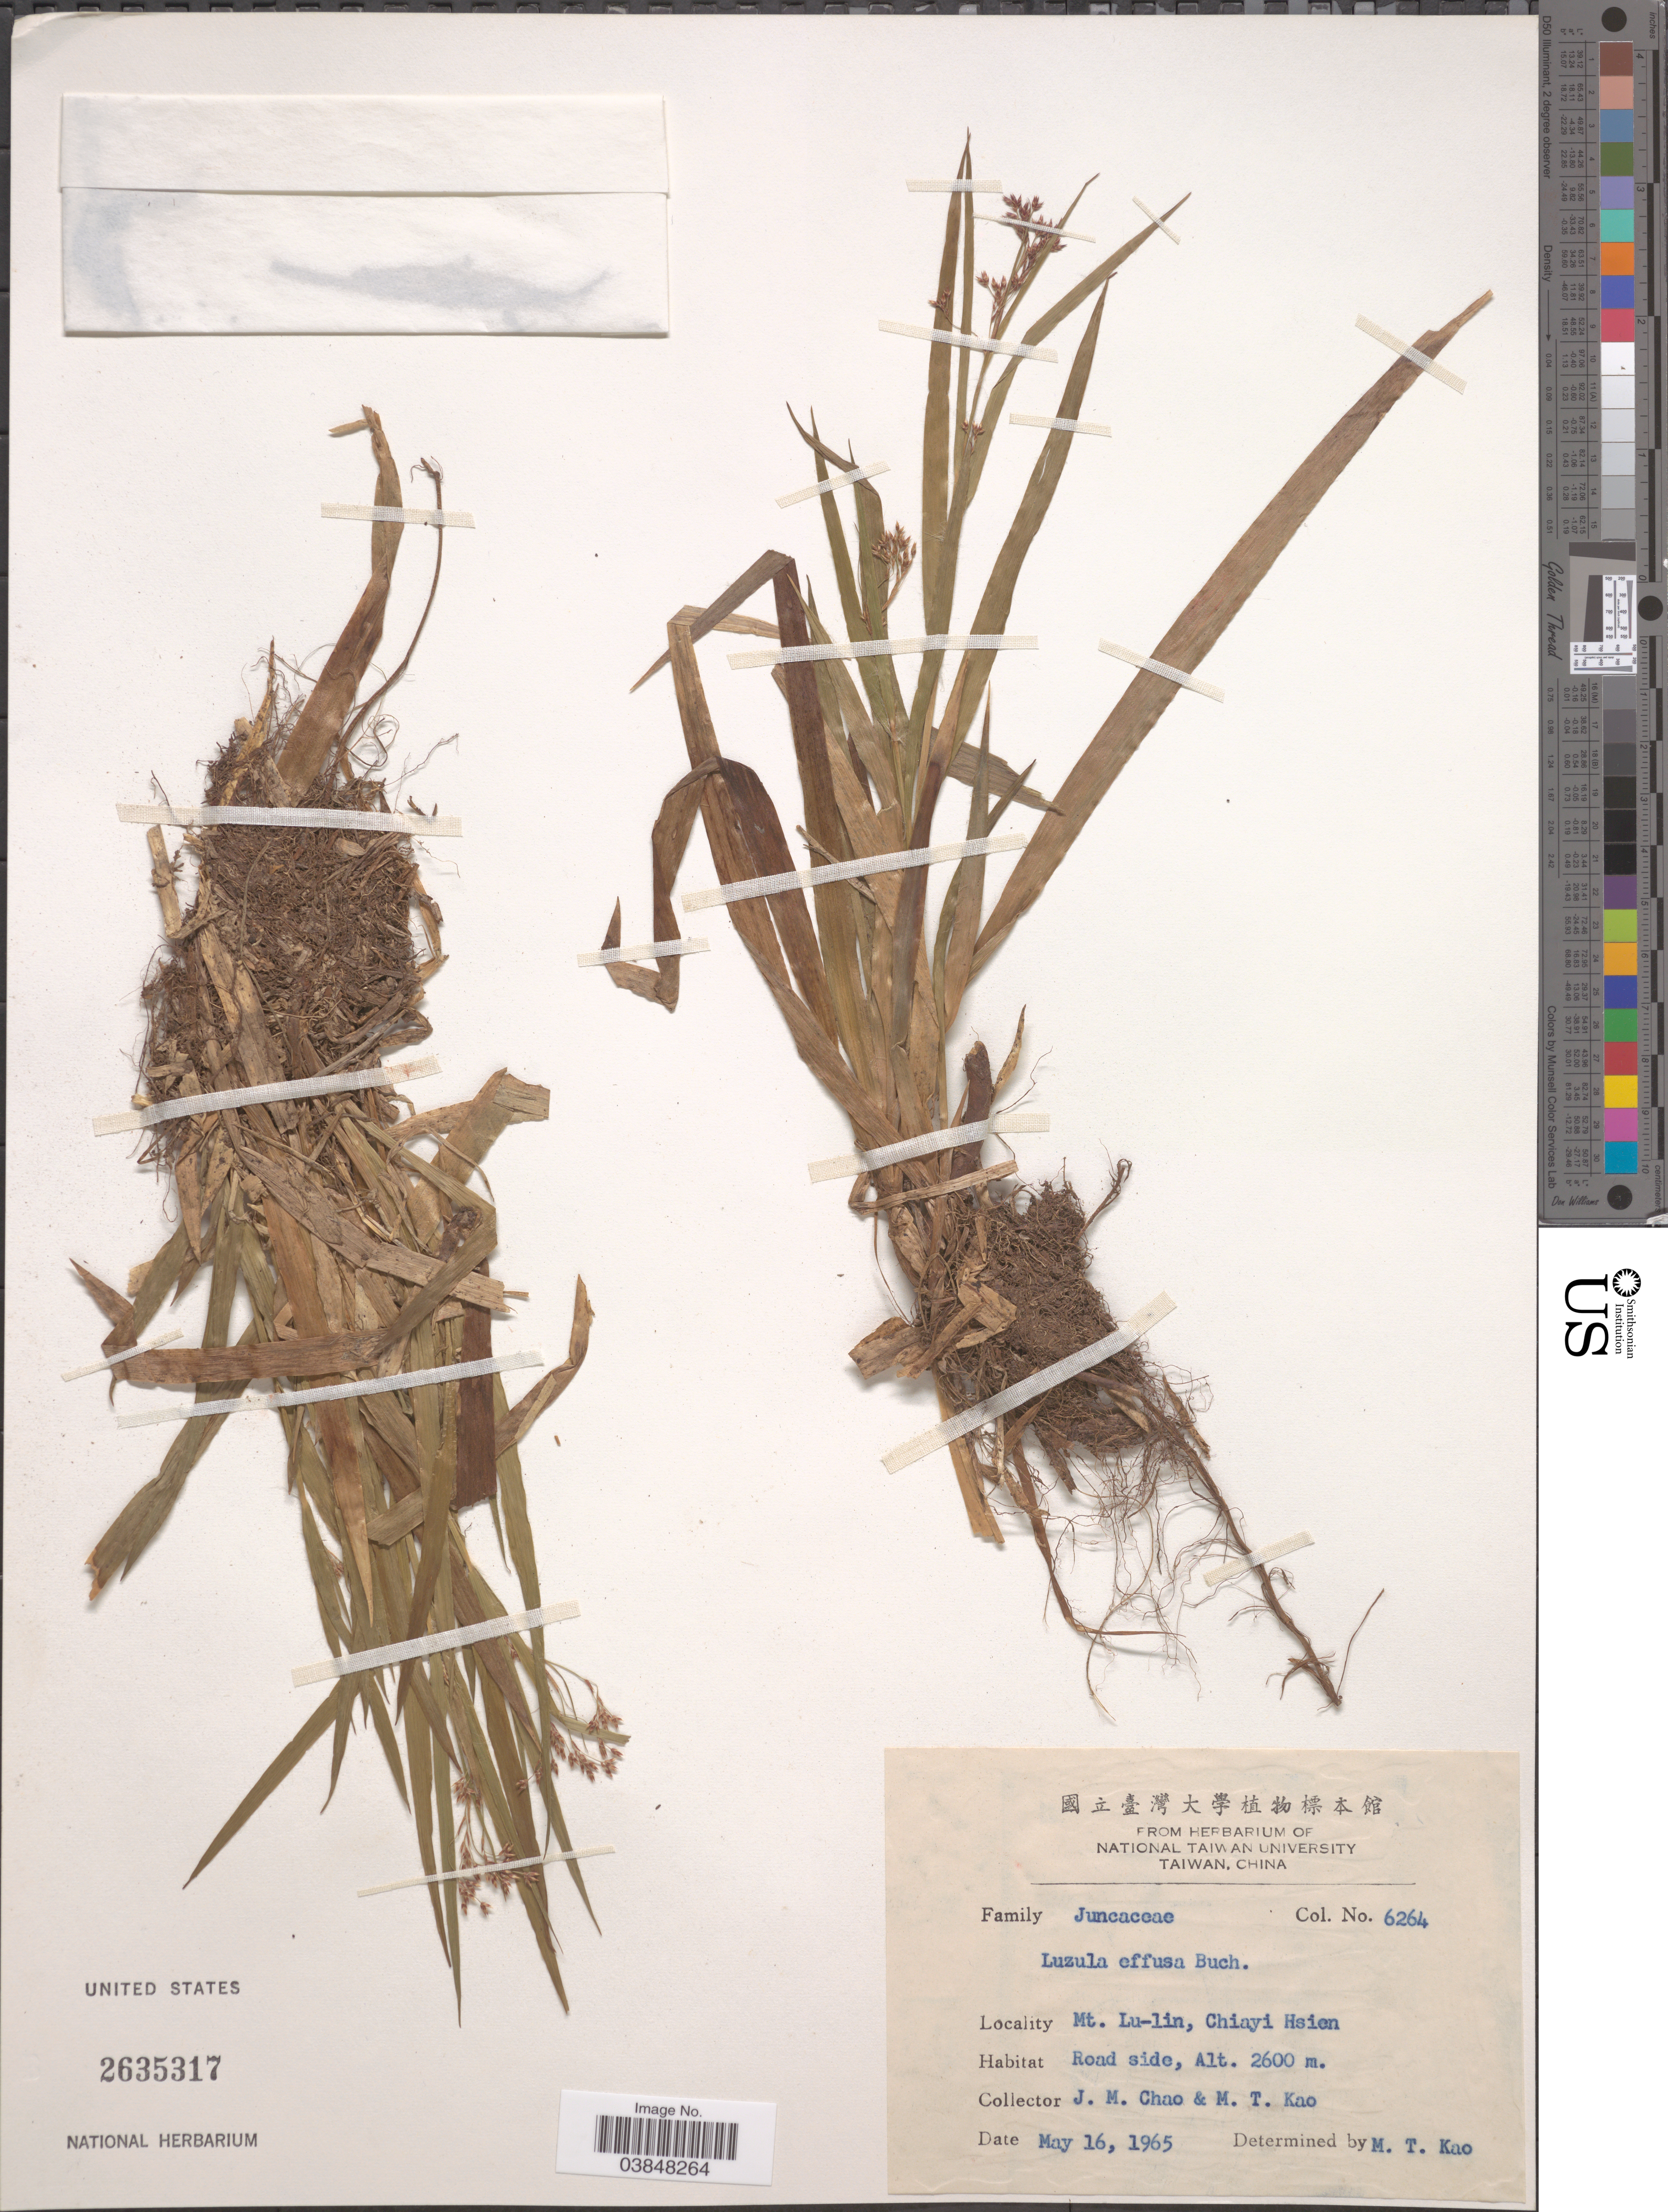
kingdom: Plantae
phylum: Tracheophyta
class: Liliopsida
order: Poales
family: Juncaceae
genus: Luzula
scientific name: Luzula effusa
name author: Buchenau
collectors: J. Chao & M. T. Kao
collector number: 6264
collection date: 1965-05-16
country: Taiwan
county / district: Chiayi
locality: Mt. Lu-lin, Chiayi Hsien.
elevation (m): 2600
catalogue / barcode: US 2635317